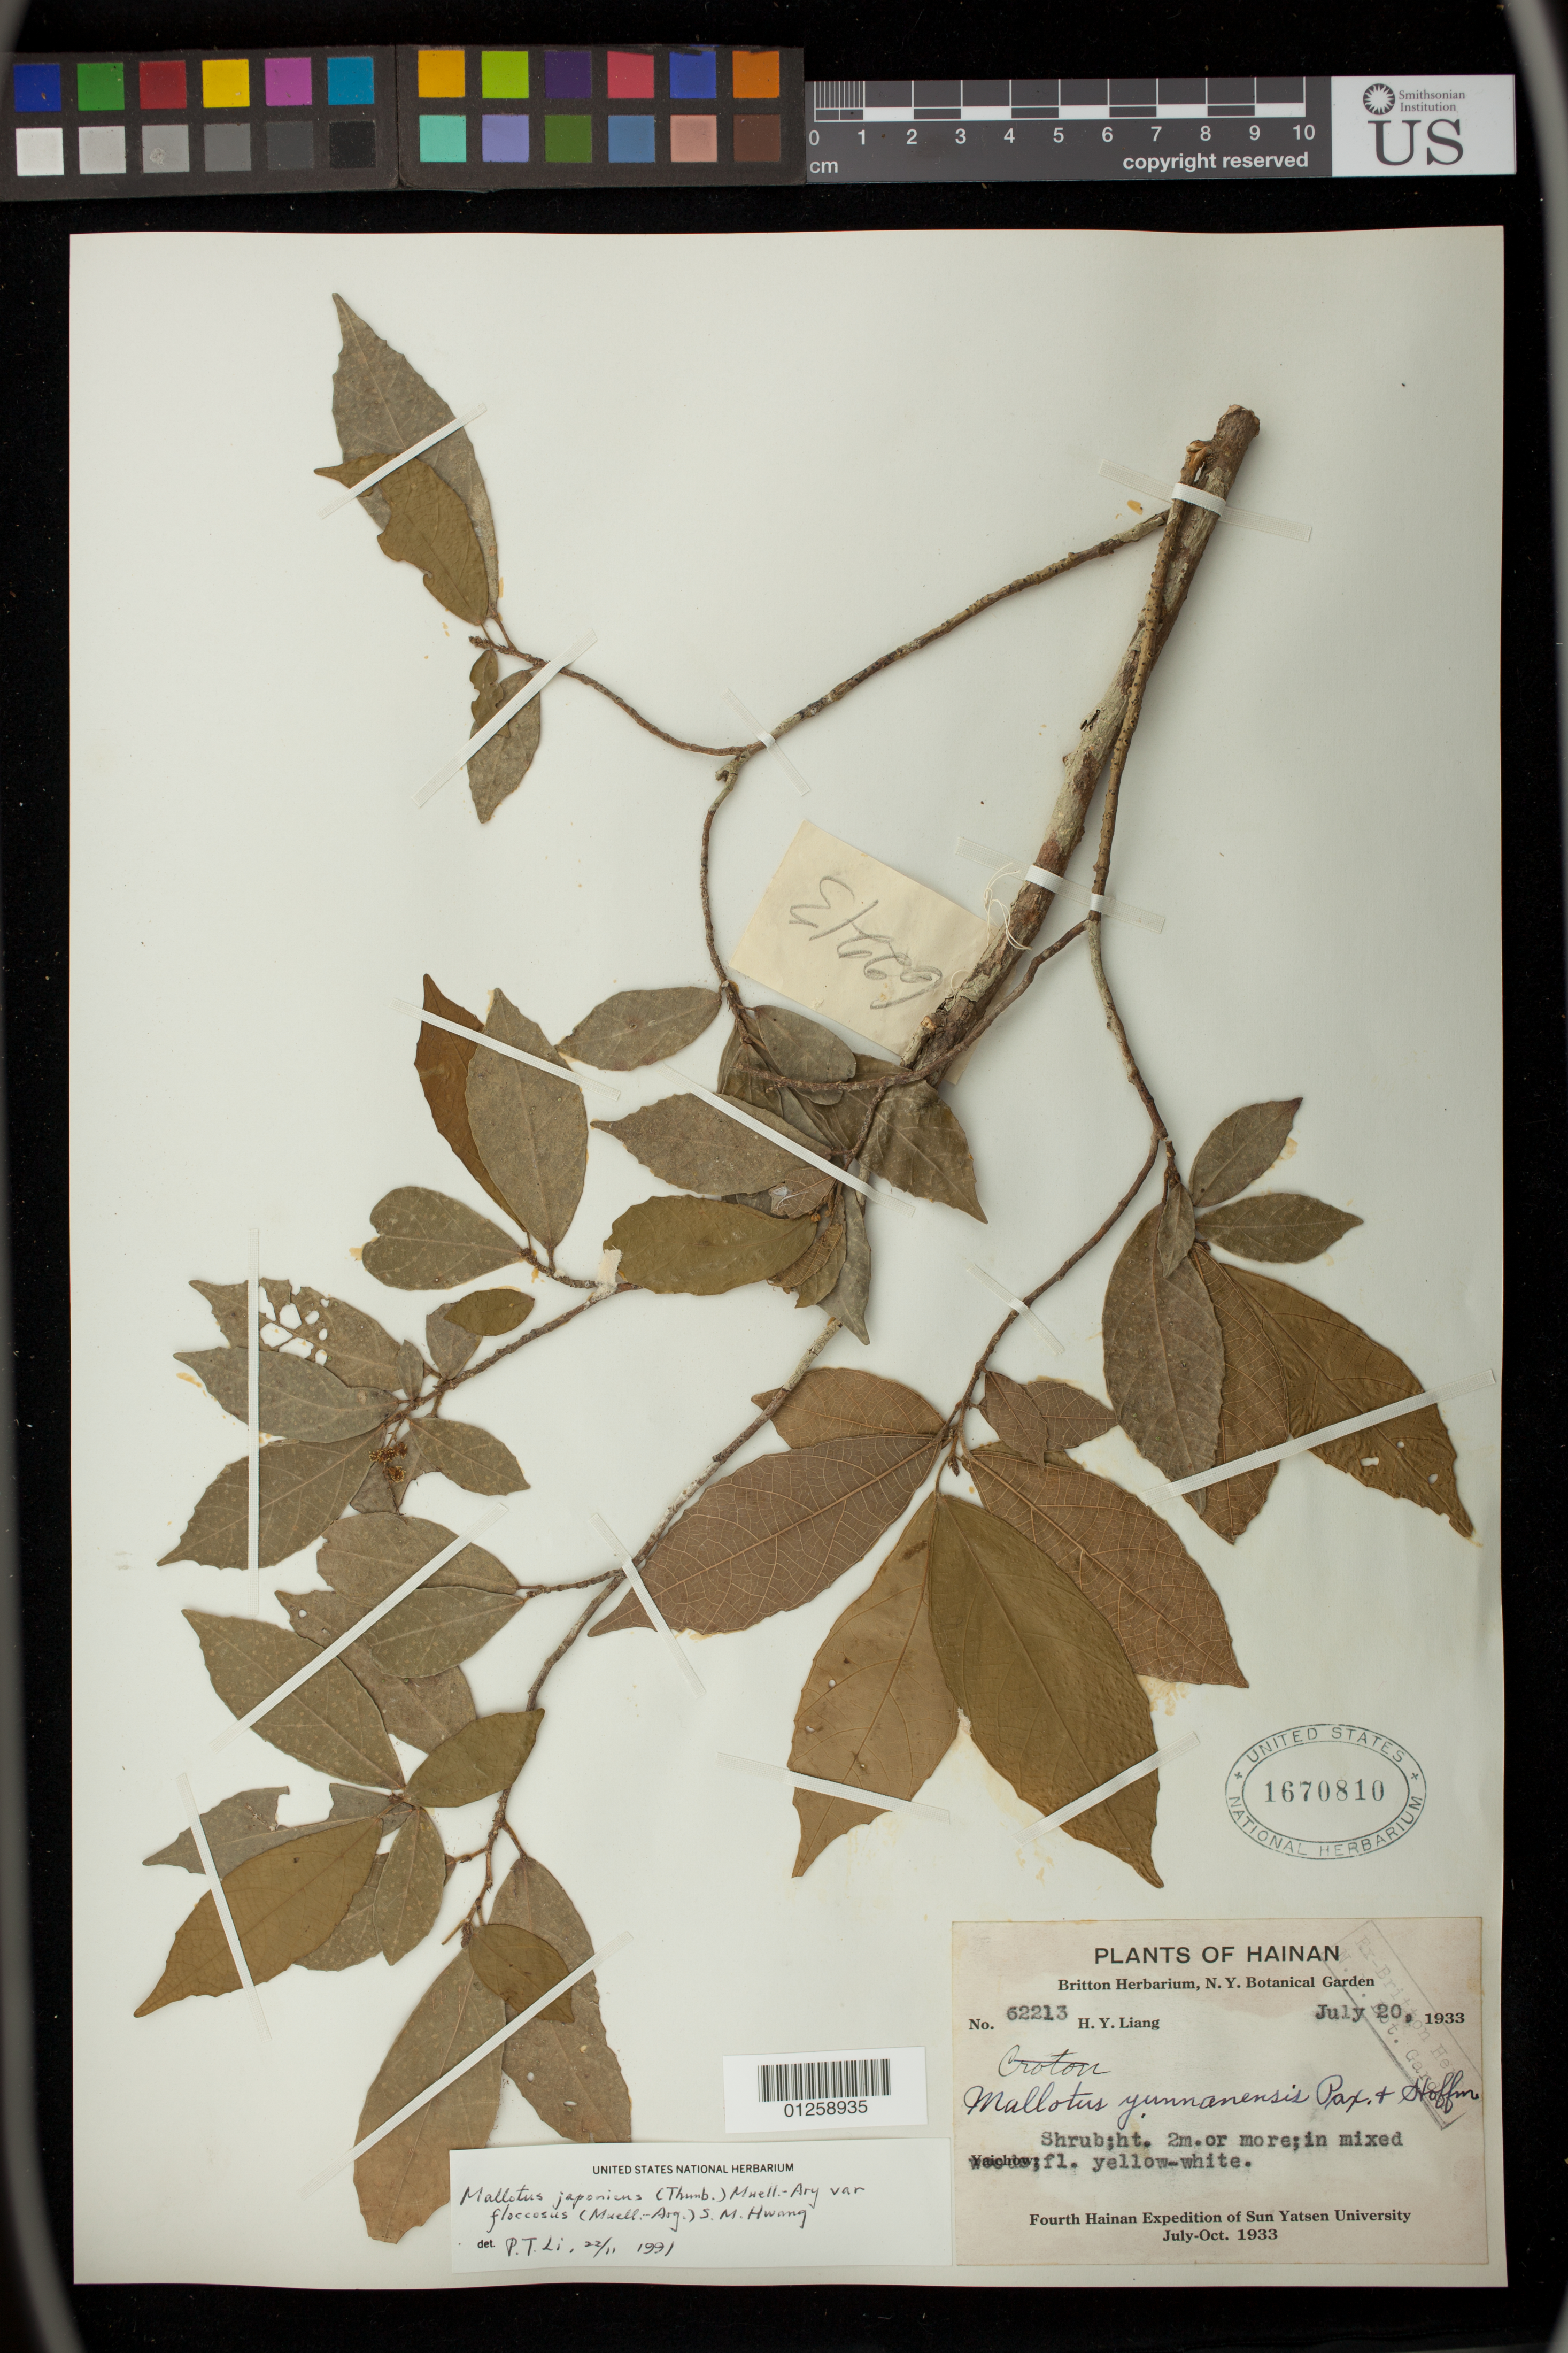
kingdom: Plantae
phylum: Tracheophyta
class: Magnoliopsida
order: Malpighiales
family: Euphorbiaceae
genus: Mallotus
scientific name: Mallotus japonicus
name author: (Spreng.) Müll. Arg.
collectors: H. Y. Liang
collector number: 62213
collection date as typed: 20 Jul 1933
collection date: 1933-07-20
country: China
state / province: Hainan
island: Hainan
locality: Plants of hainan, yaichow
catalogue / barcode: US 1670810